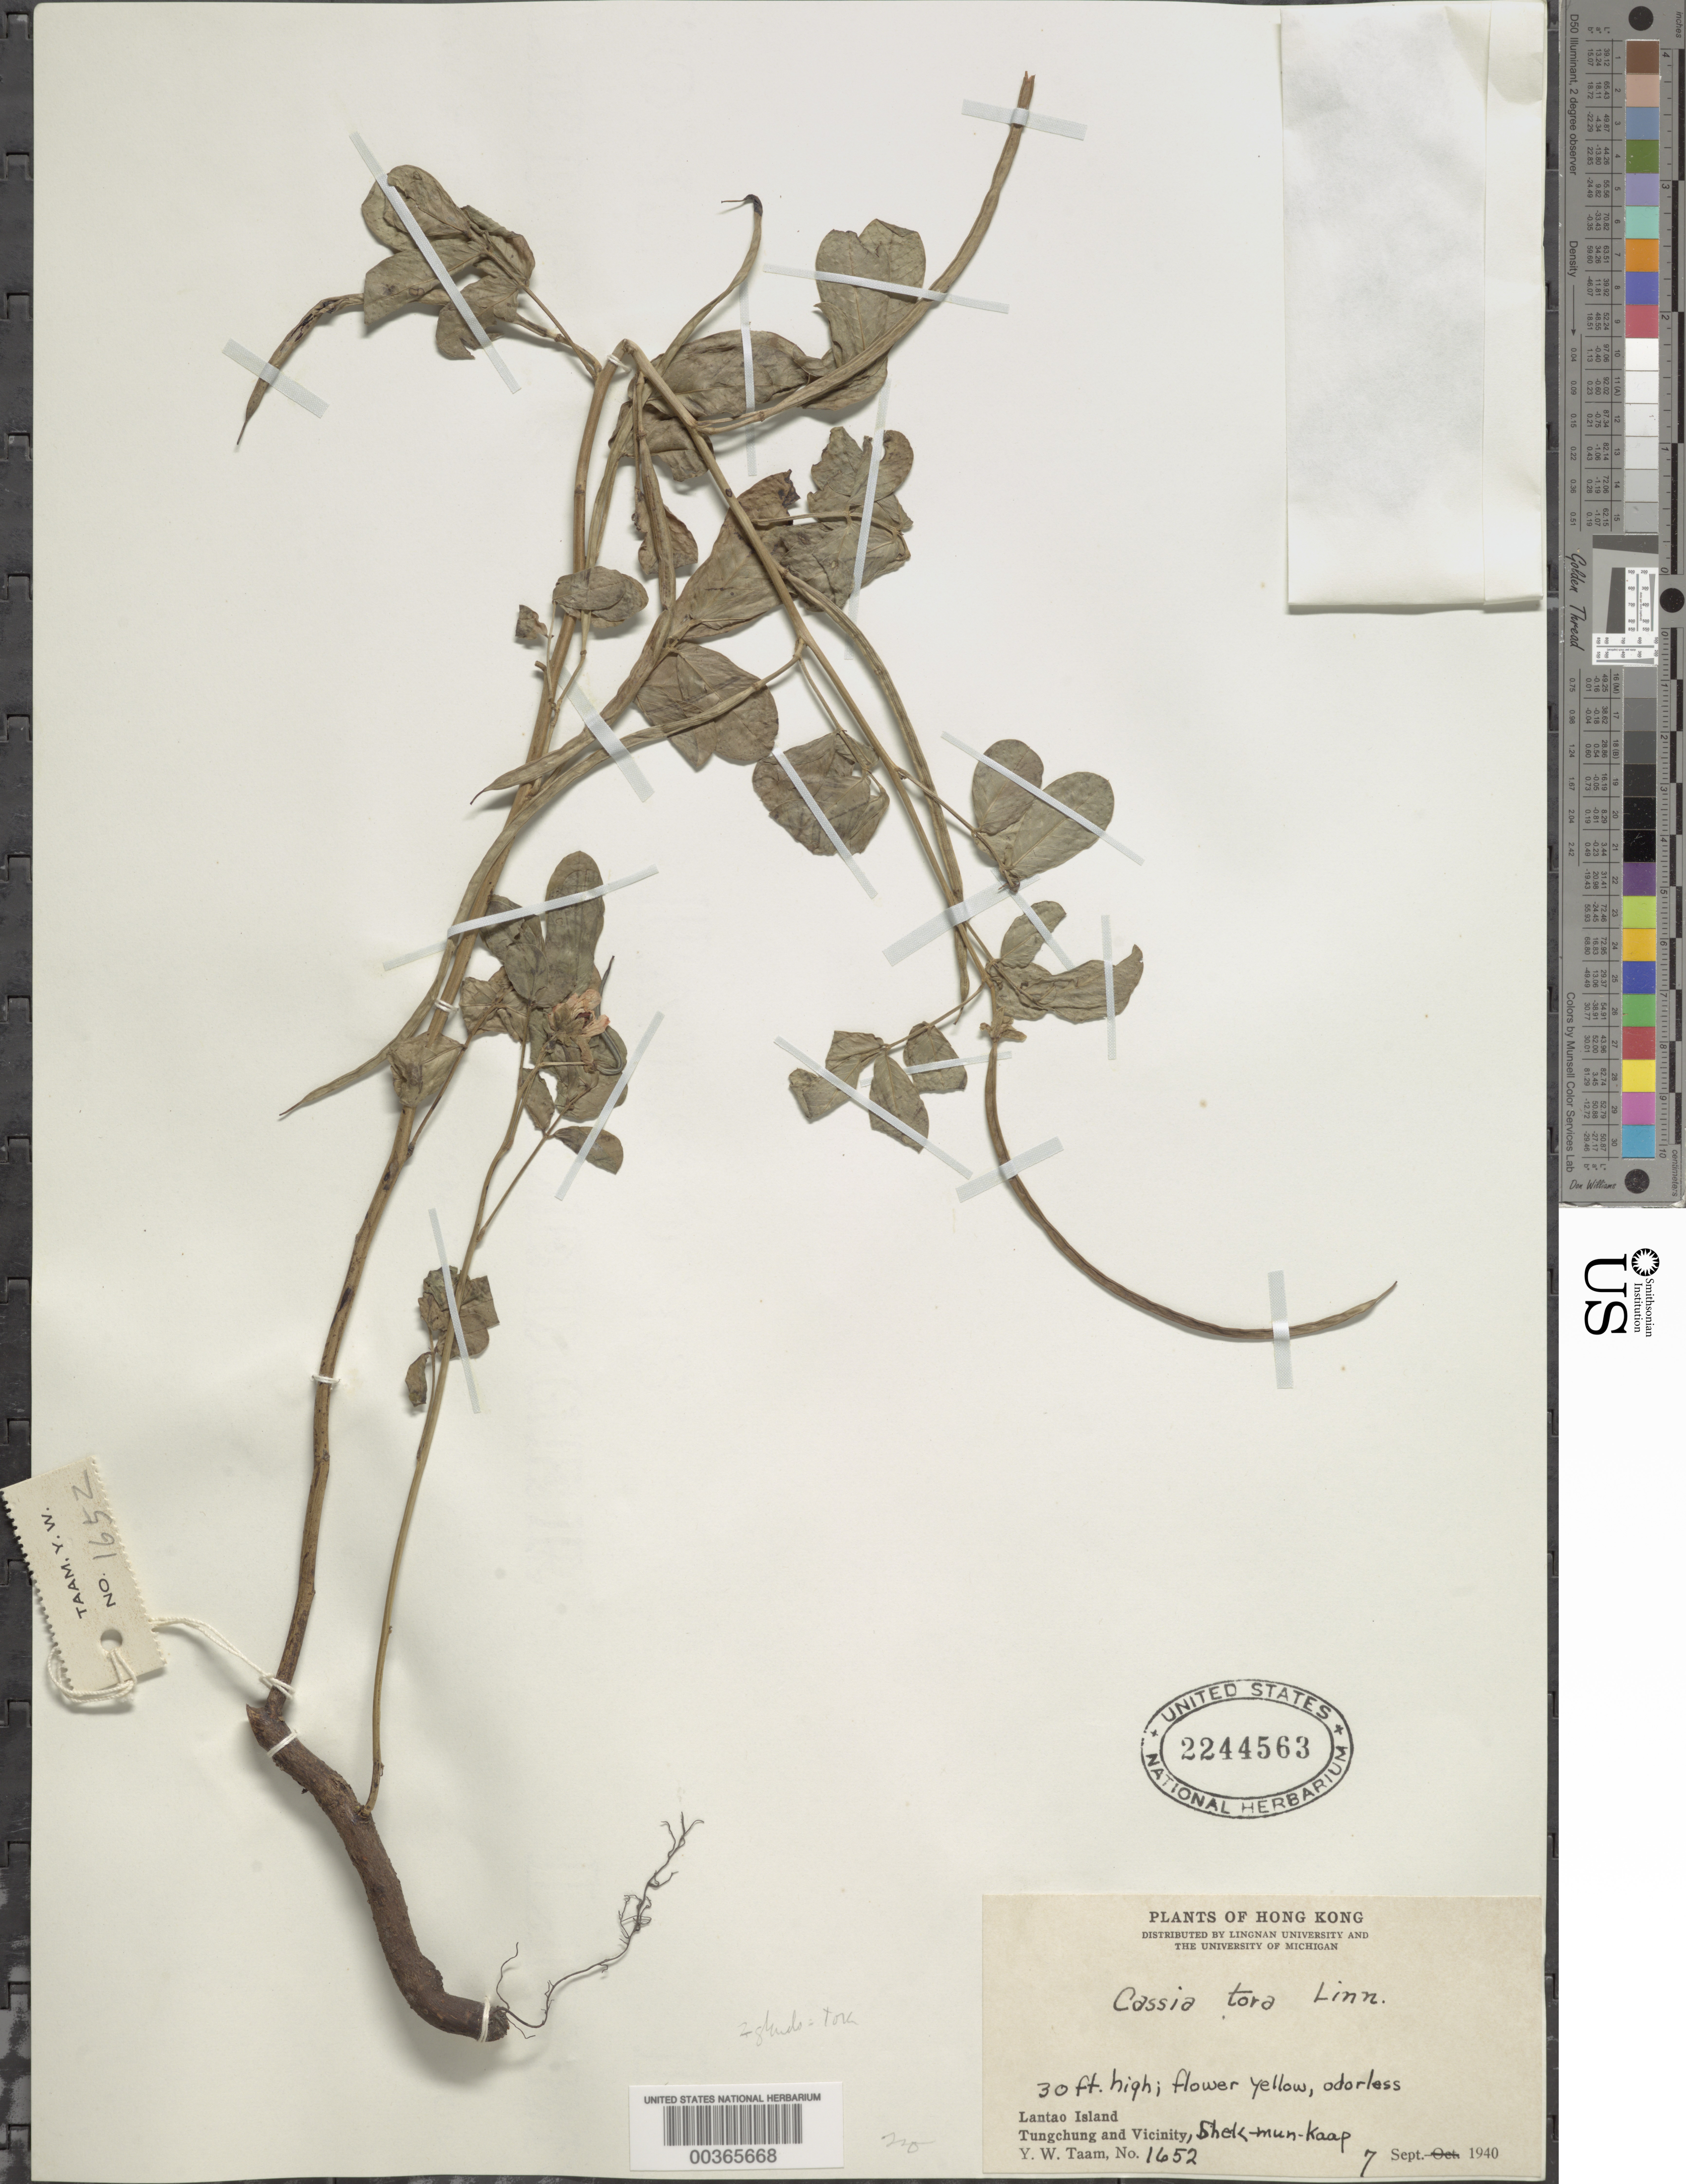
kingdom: Plantae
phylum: Tracheophyta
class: Magnoliopsida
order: Fabales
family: Fabaceae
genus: Senna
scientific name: Senna obtusifolia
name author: (L.) H.S. Irwin & Barneby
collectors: Y. W. Taam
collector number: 1652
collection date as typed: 07 Sep 1940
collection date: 1940-09-07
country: China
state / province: Hong Kong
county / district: New Territories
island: Lan Tao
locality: Tugchung and vicinity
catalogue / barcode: US 2244563